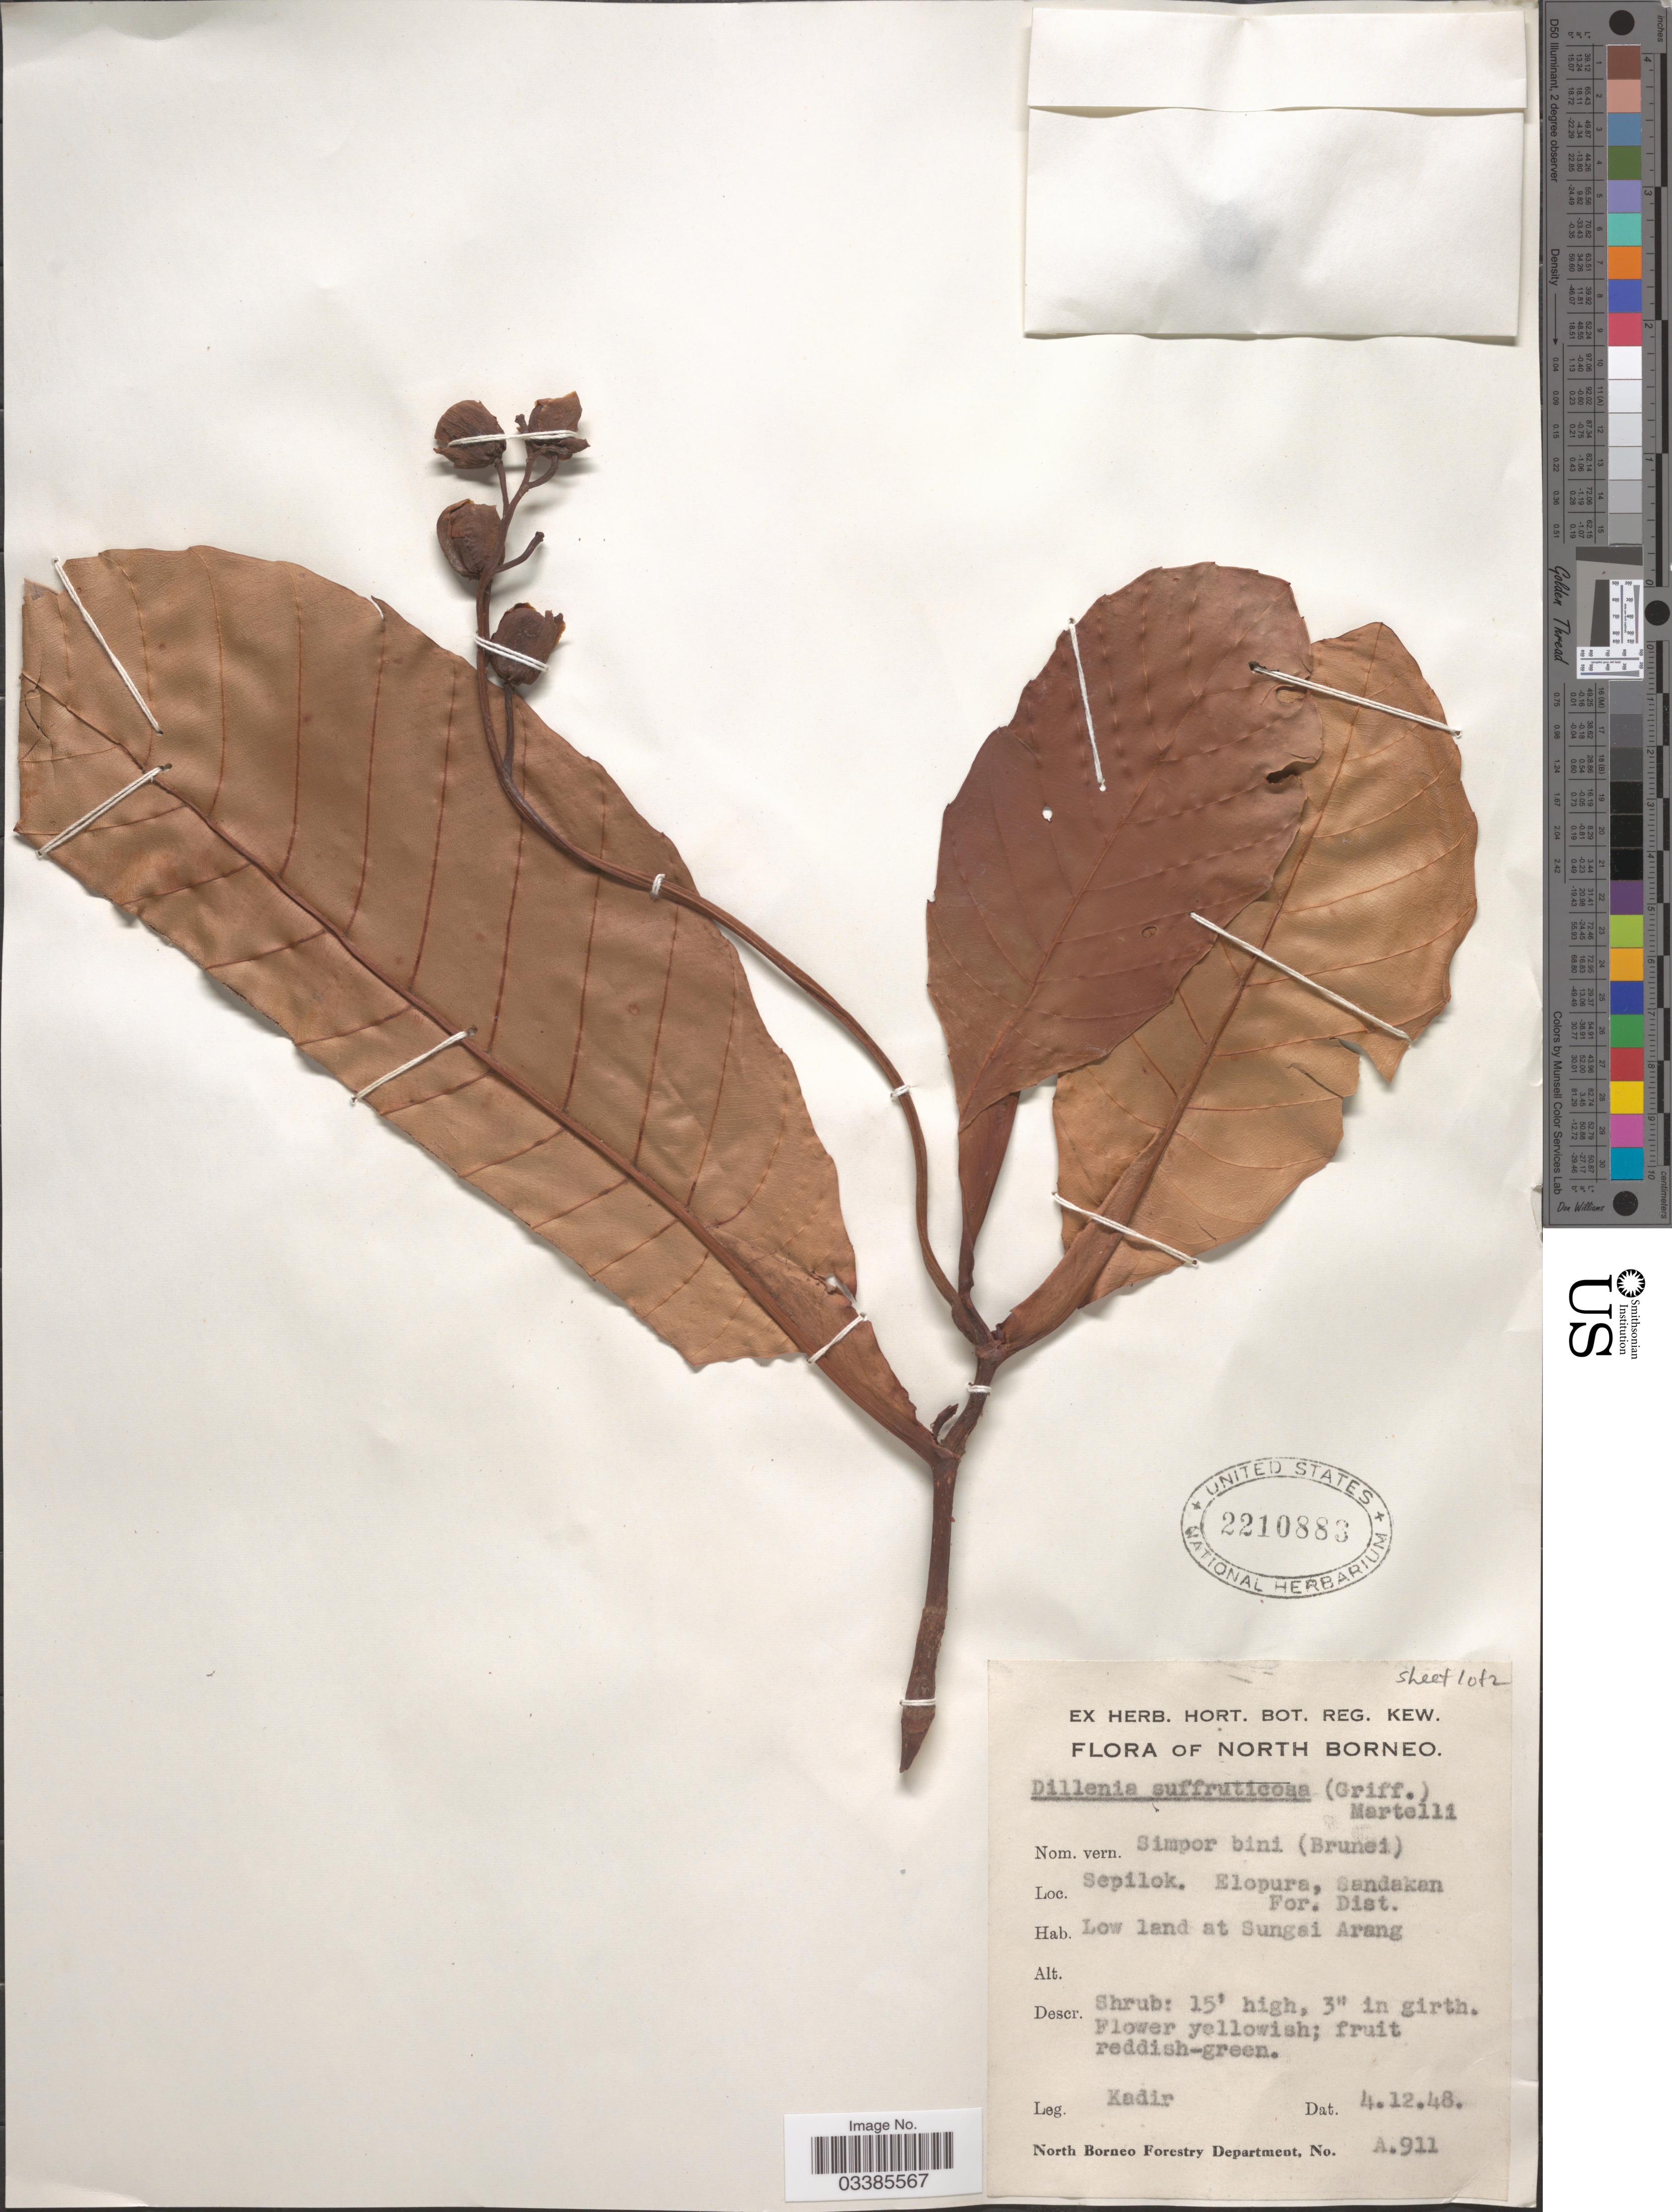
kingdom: Plantae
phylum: Tracheophyta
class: Magnoliopsida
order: Dilleniales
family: Dilleniaceae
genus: Dillenia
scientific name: Dillenia suffruticosa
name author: (Griff. ex Hook. f. & Thomson) Martelli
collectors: -. Kadir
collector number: A911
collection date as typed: Transcribed d/m/y: 4/12/48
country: Malaysia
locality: North Borneo. Sepilok. Elopura, Sandakan For. Dist. Low land at Sungai Arang.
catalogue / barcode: US 2210883